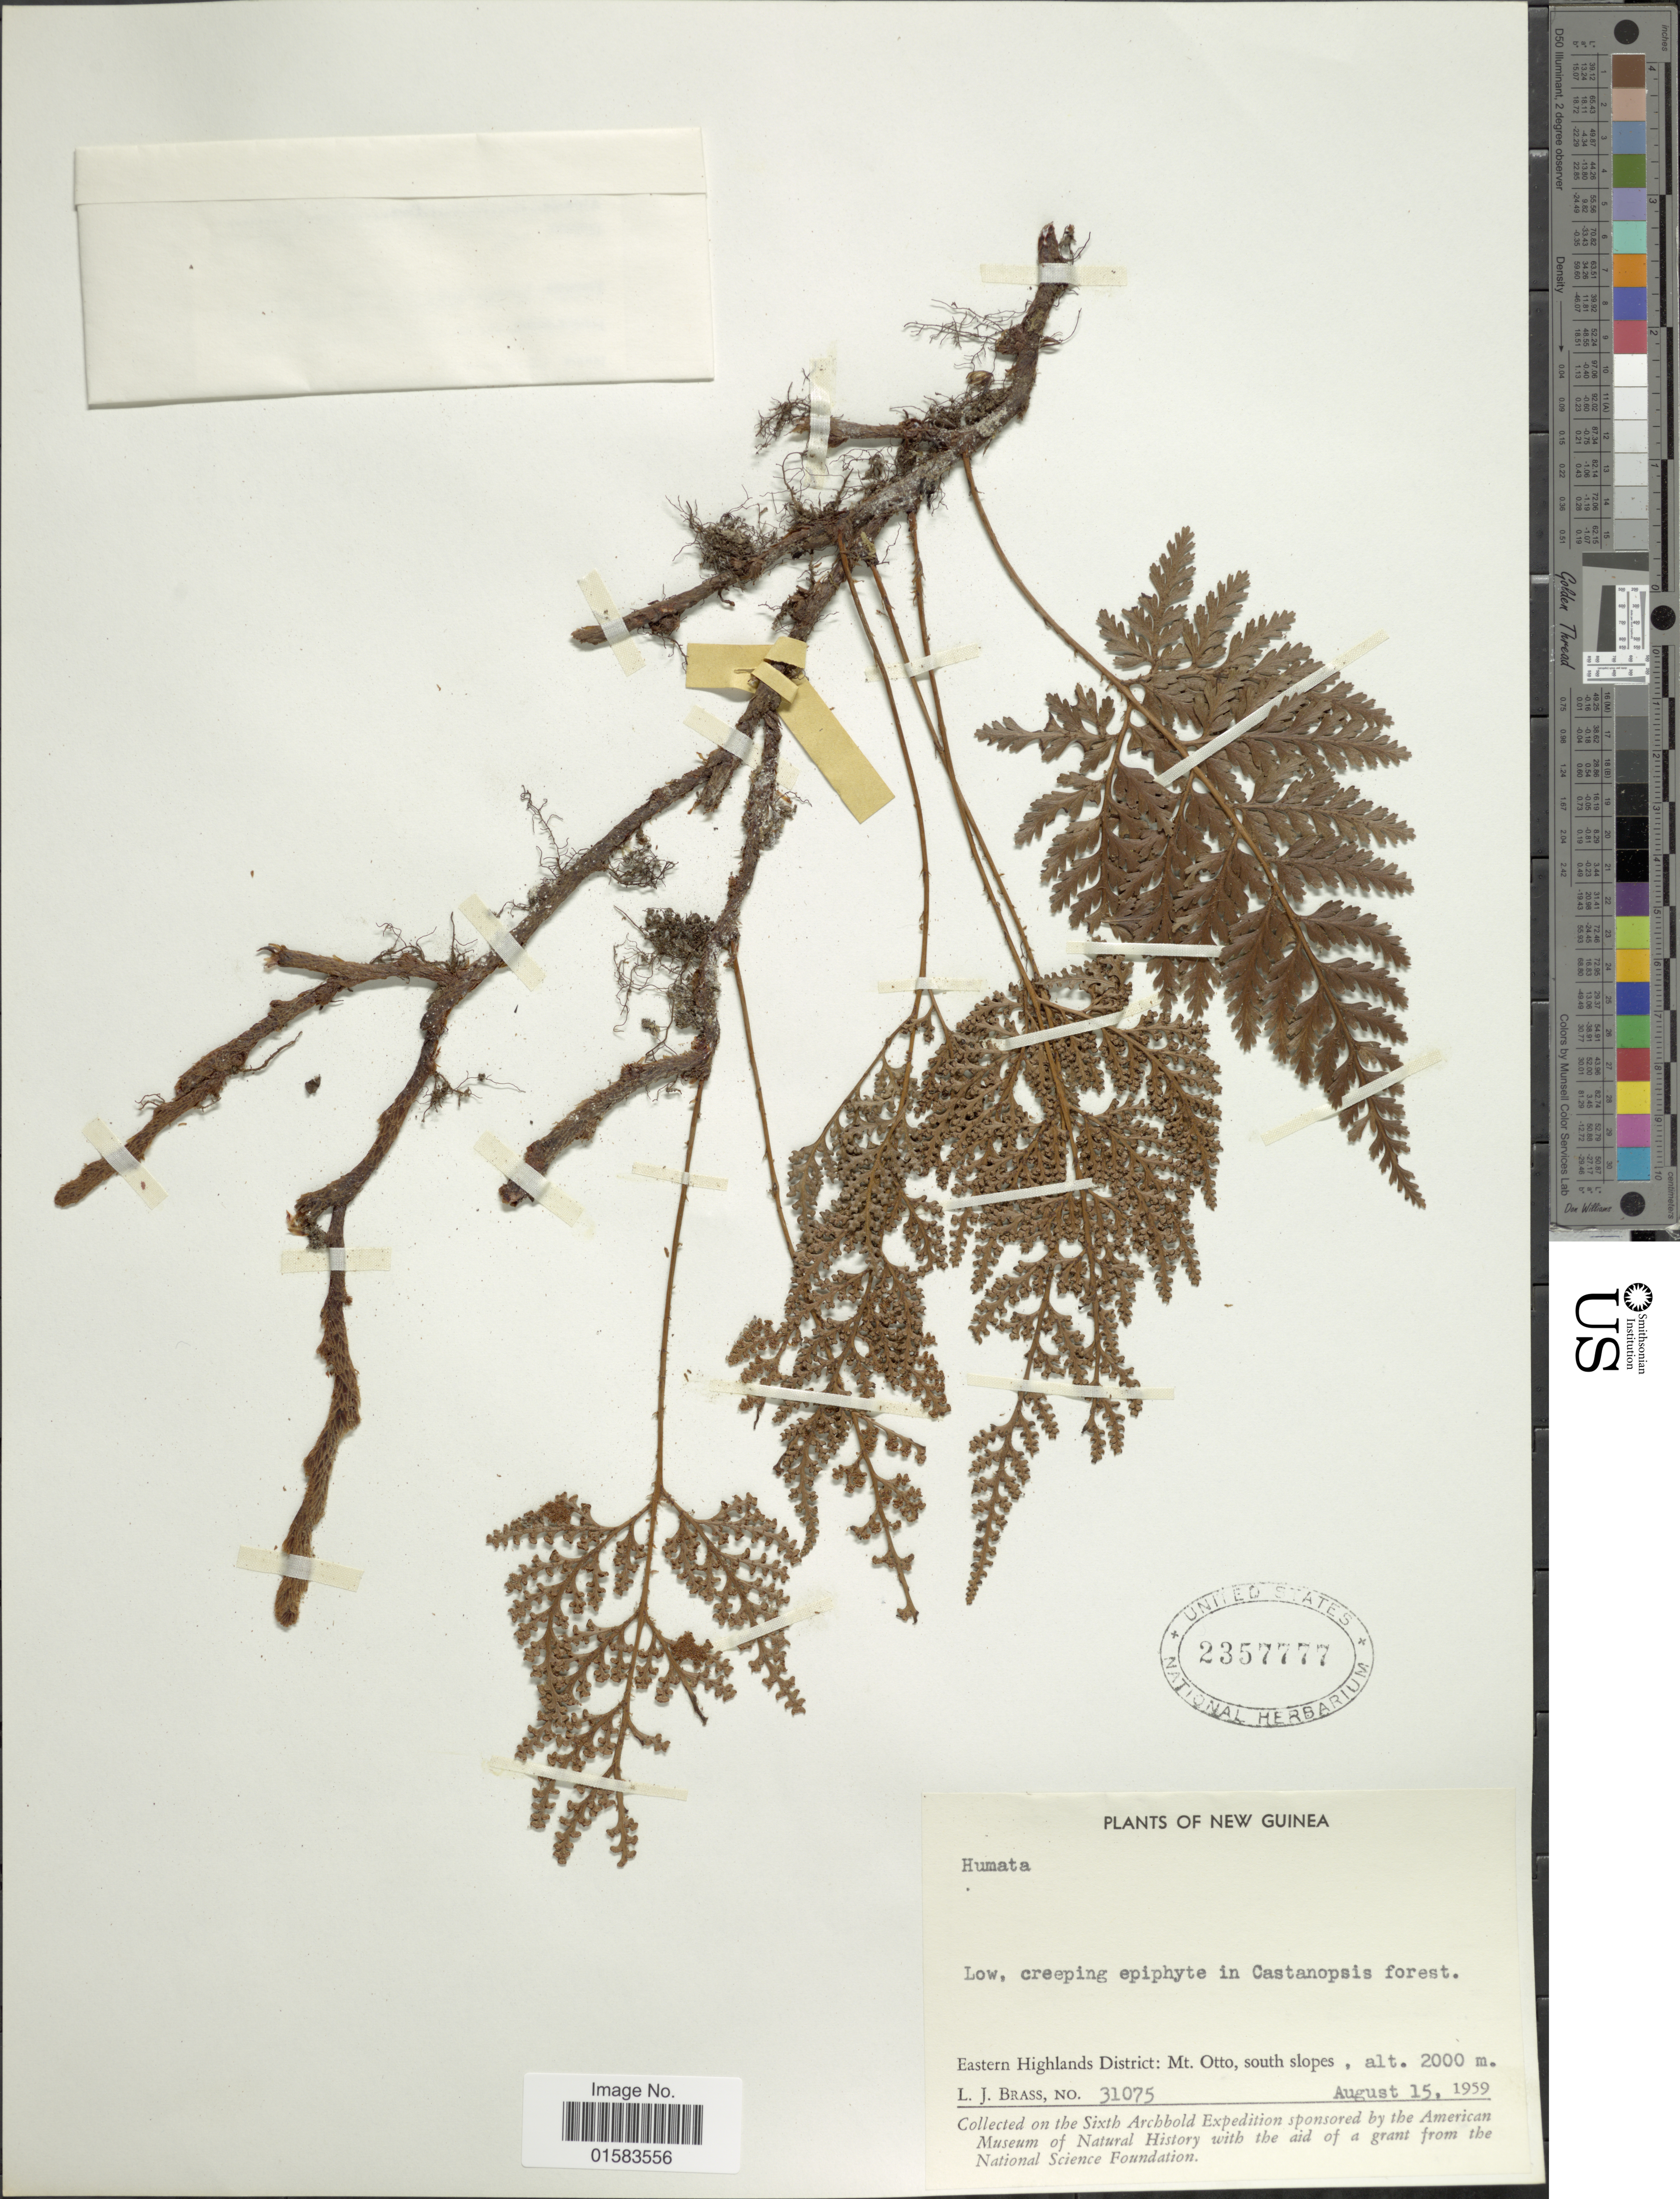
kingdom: Plantae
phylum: Tracheophyta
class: Polypodiopsida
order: Polypodiales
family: Davalliaceae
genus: Davallia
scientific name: Davallia sp.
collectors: L. J. Brass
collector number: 31075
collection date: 1959-08-15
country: Papua New Guinea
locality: New Guinea. Eastern Highlands District : Mt. Ottom South slopes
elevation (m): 2000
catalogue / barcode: US 2357777